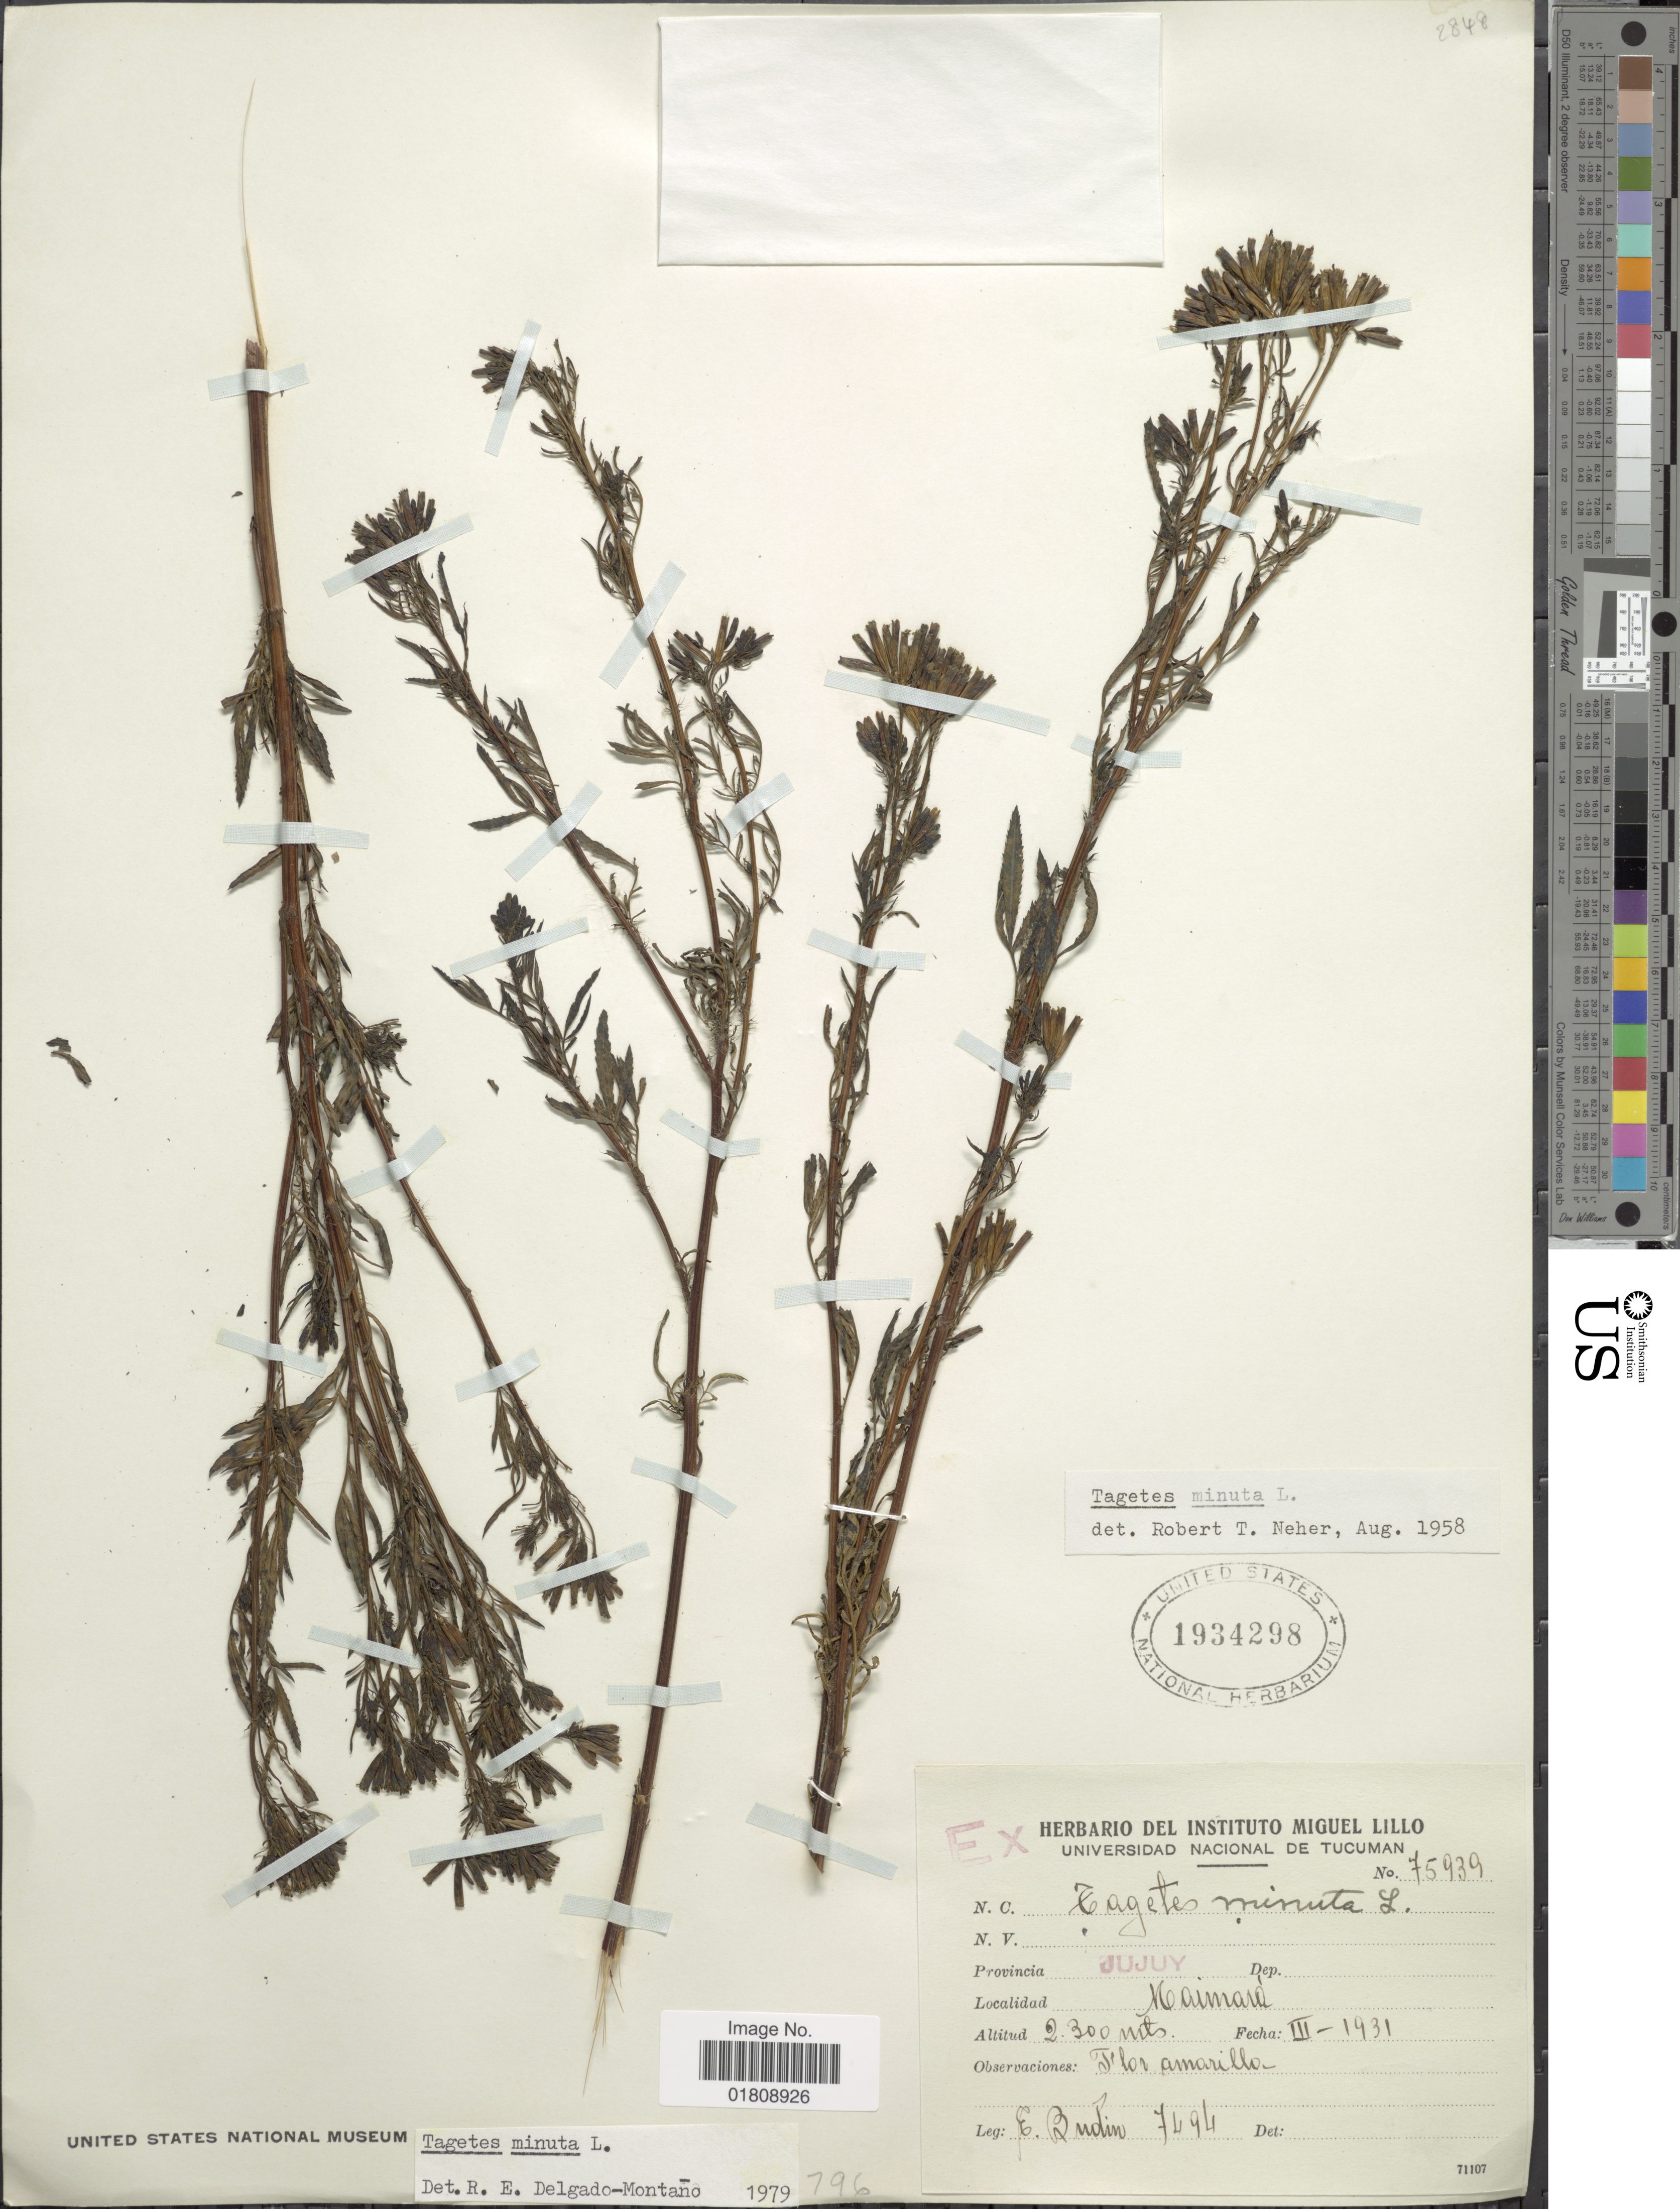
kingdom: Plantae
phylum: Tracheophyta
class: Magnoliopsida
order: Asterales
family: Asteraceae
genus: Tagetes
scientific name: Tagetes minuta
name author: L.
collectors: E. Budin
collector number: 7494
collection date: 1931-03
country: Argentina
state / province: Jujuy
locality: Maimara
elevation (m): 2300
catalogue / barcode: US 1934298